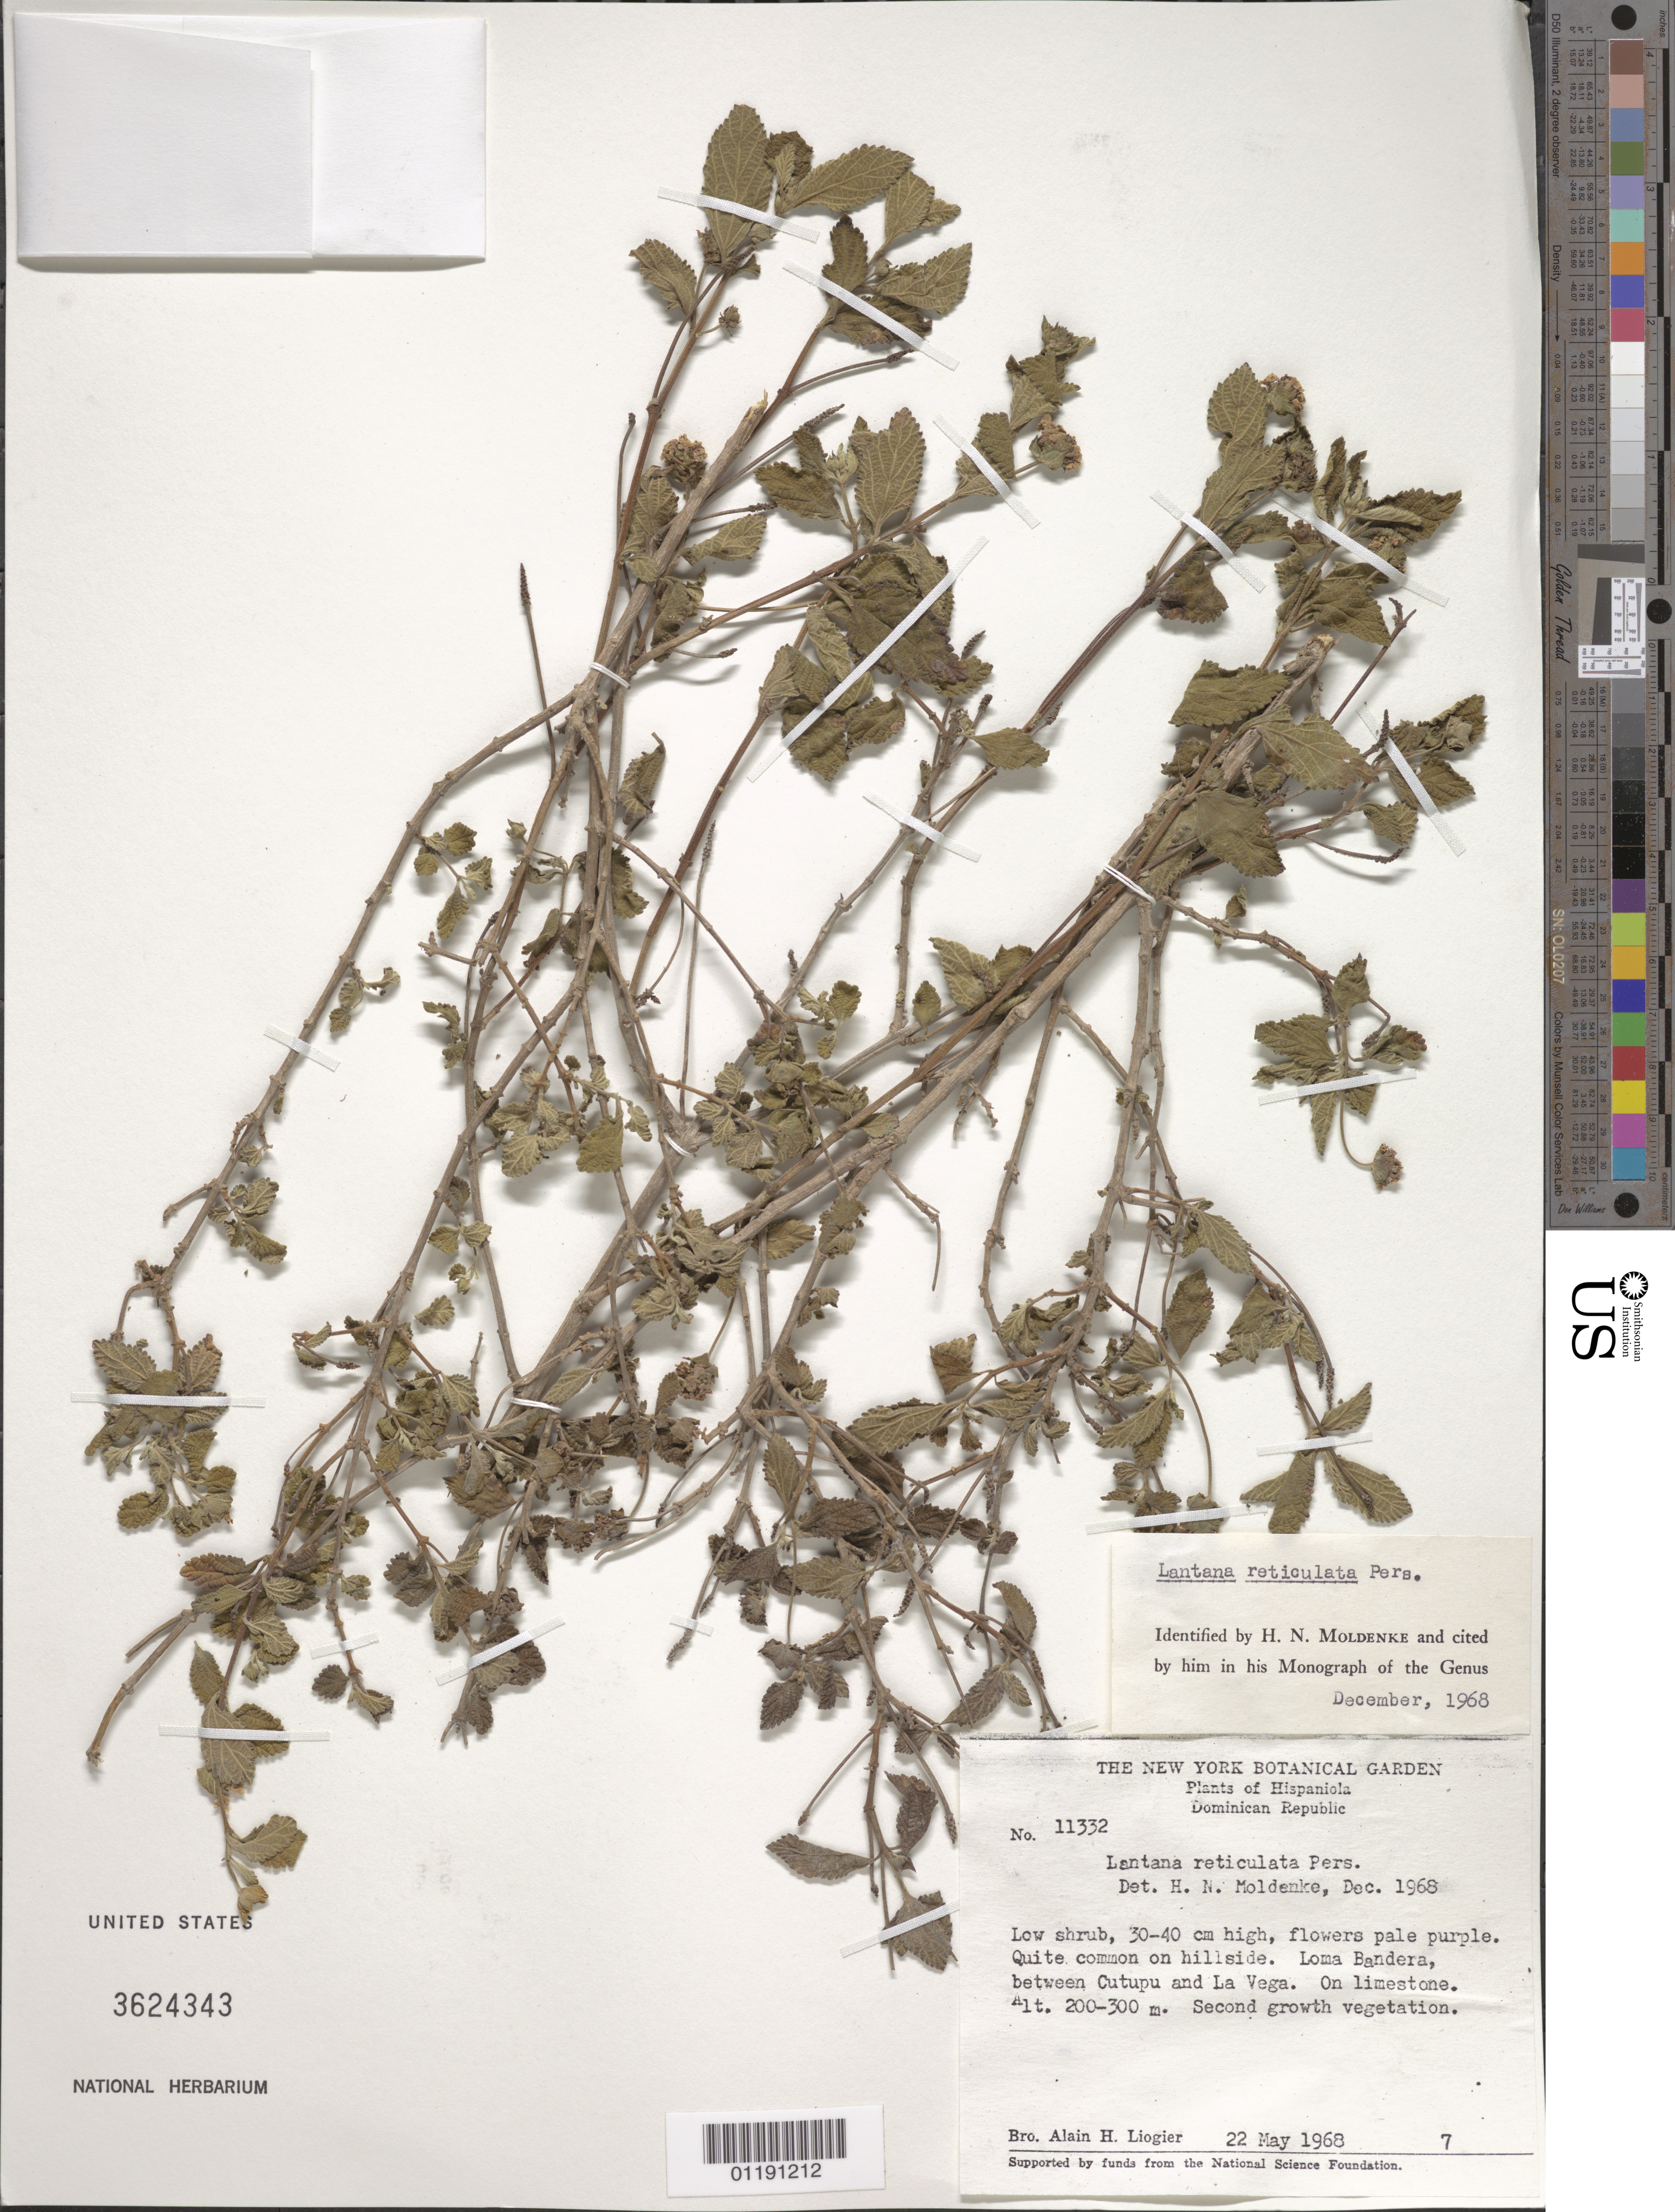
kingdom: Plantae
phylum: Tracheophyta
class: Magnoliopsida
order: Lamiales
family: Verbenaceae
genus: Lantana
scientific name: Lantana reticulata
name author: Pers.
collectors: A. H. Liogier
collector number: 11332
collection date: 1968-05-22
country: Dominican Republic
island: Hispaniola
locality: Loma Bandera, between Cutupu and La Vega.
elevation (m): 200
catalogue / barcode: US 3624343